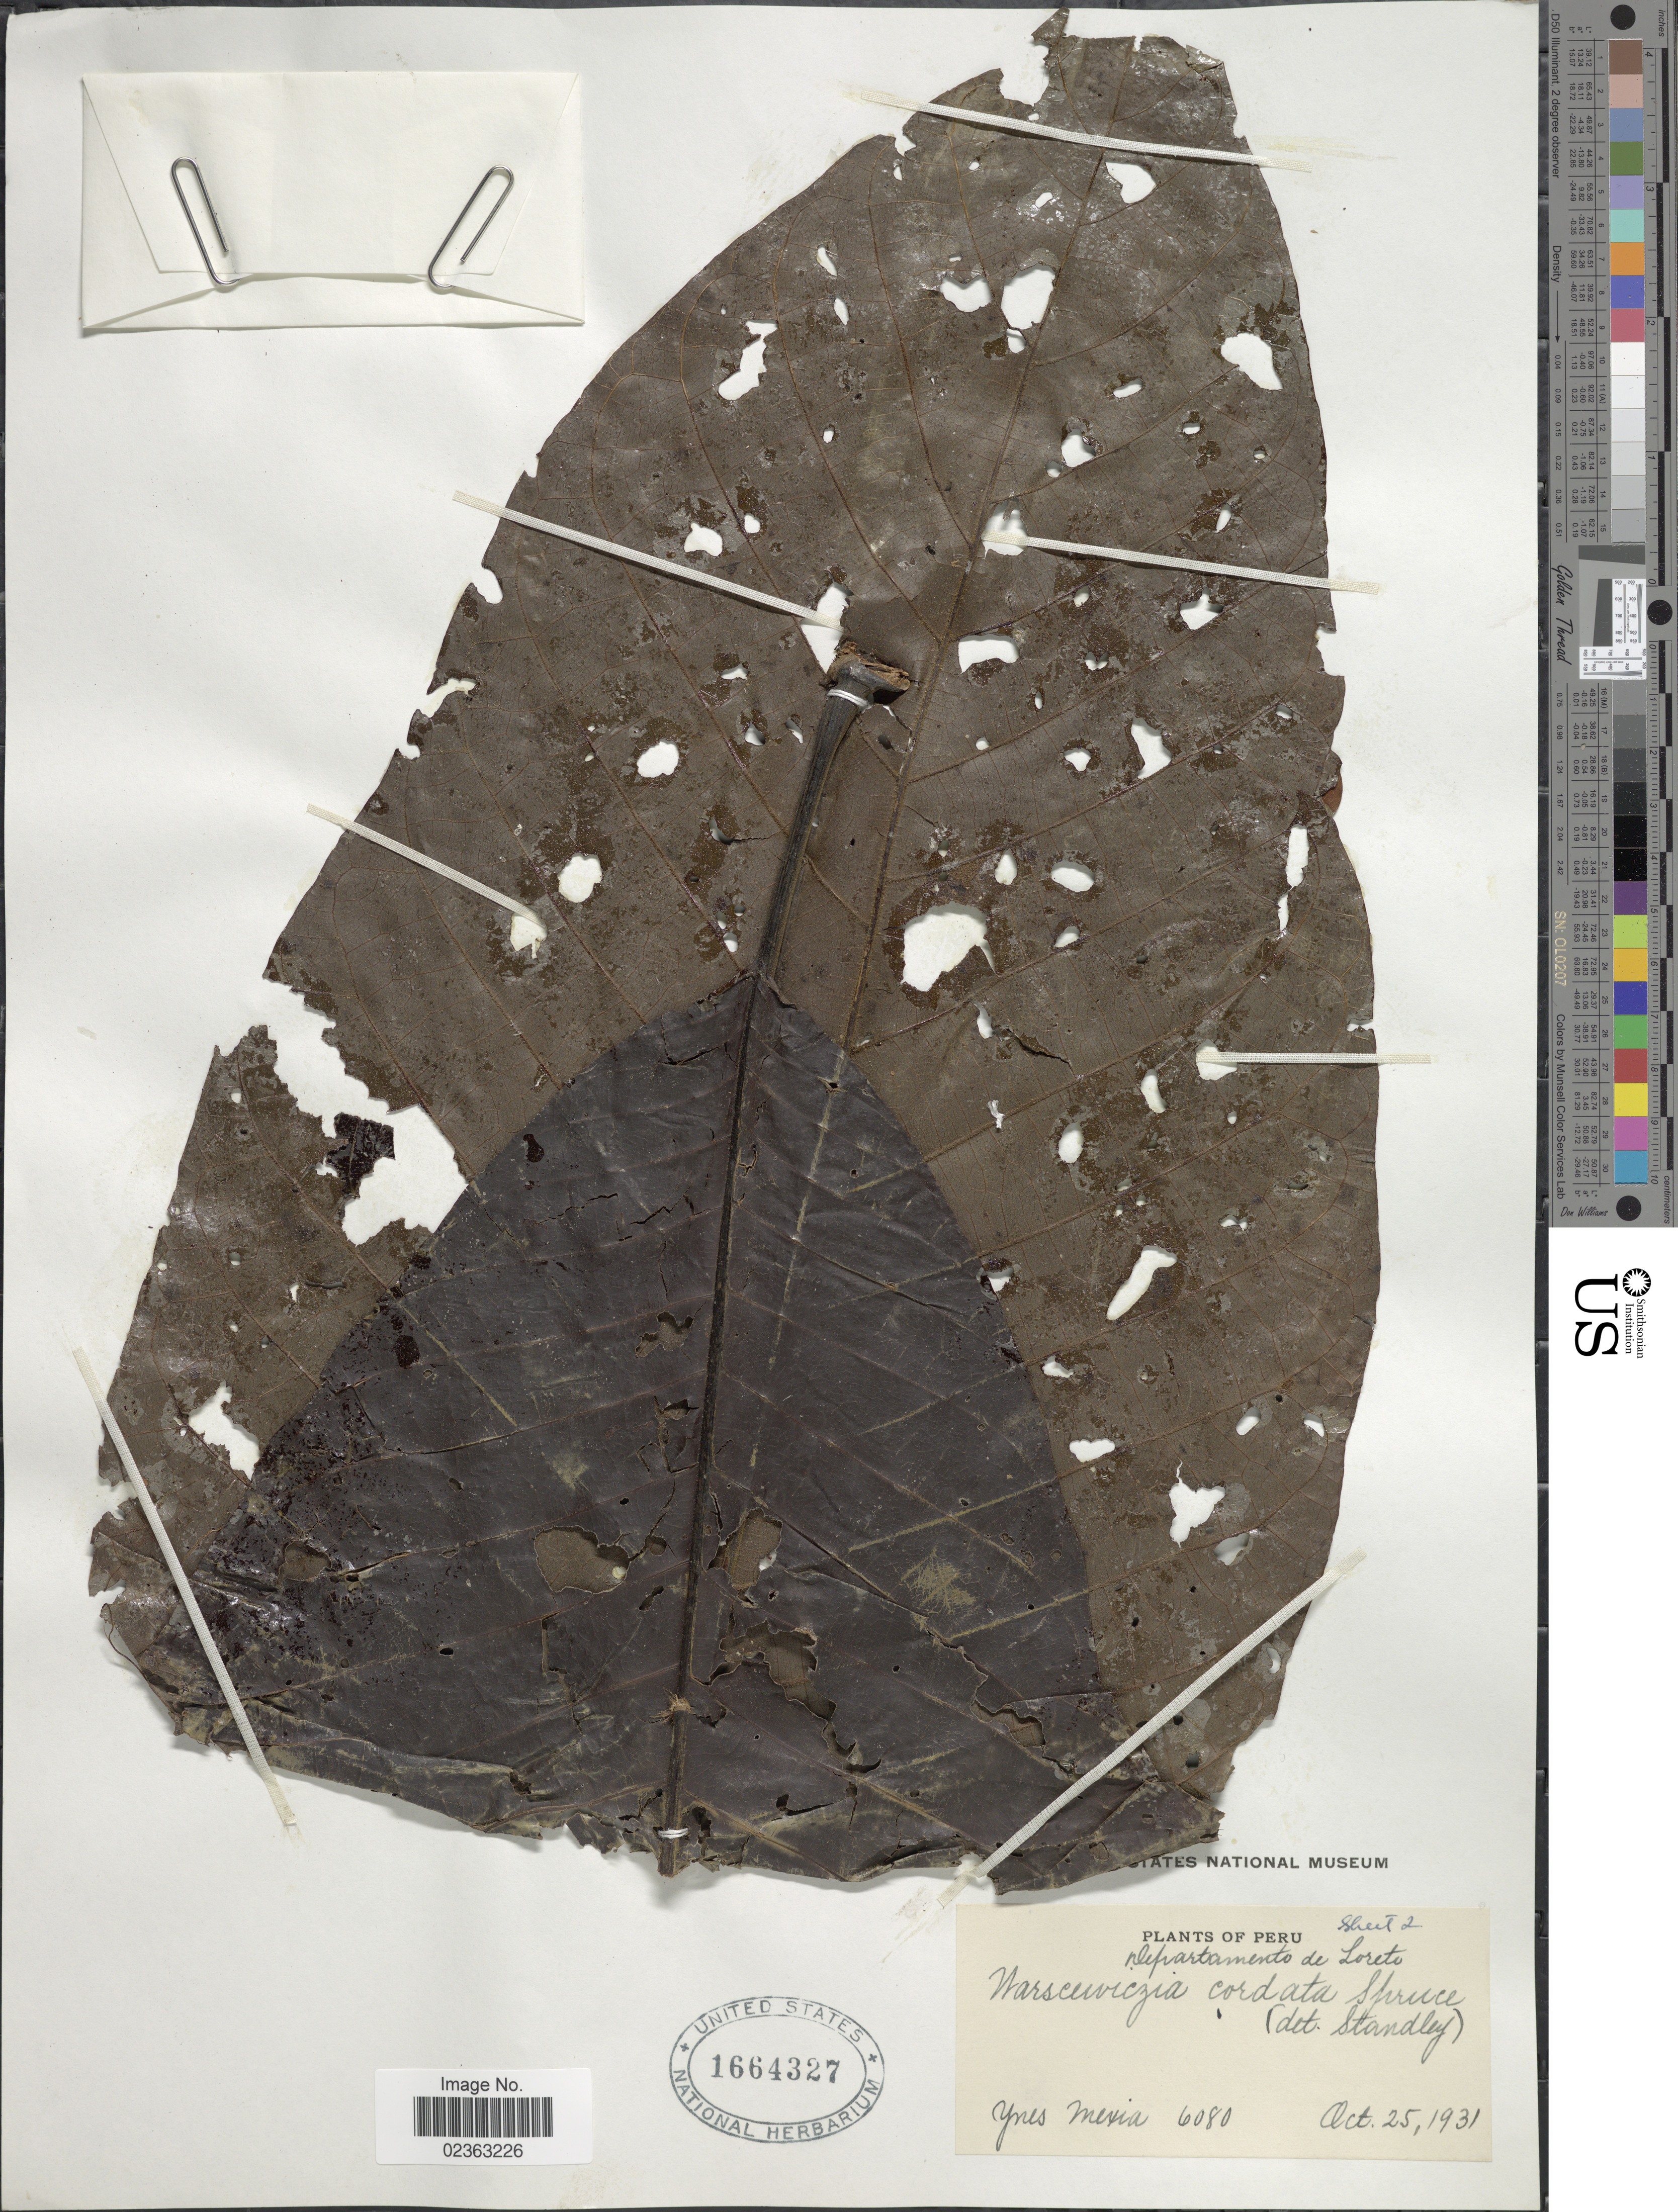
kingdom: Plantae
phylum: Tracheophyta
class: Magnoliopsida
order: Gentianales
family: Rubiaceae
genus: Warszewiczia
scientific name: Warszewiczia cordata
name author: Spruce ex K. Schum.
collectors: Y. Mexia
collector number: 6080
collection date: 1931-10-25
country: Peru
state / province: Loreto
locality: Departamento de Loreto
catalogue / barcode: US 1664327